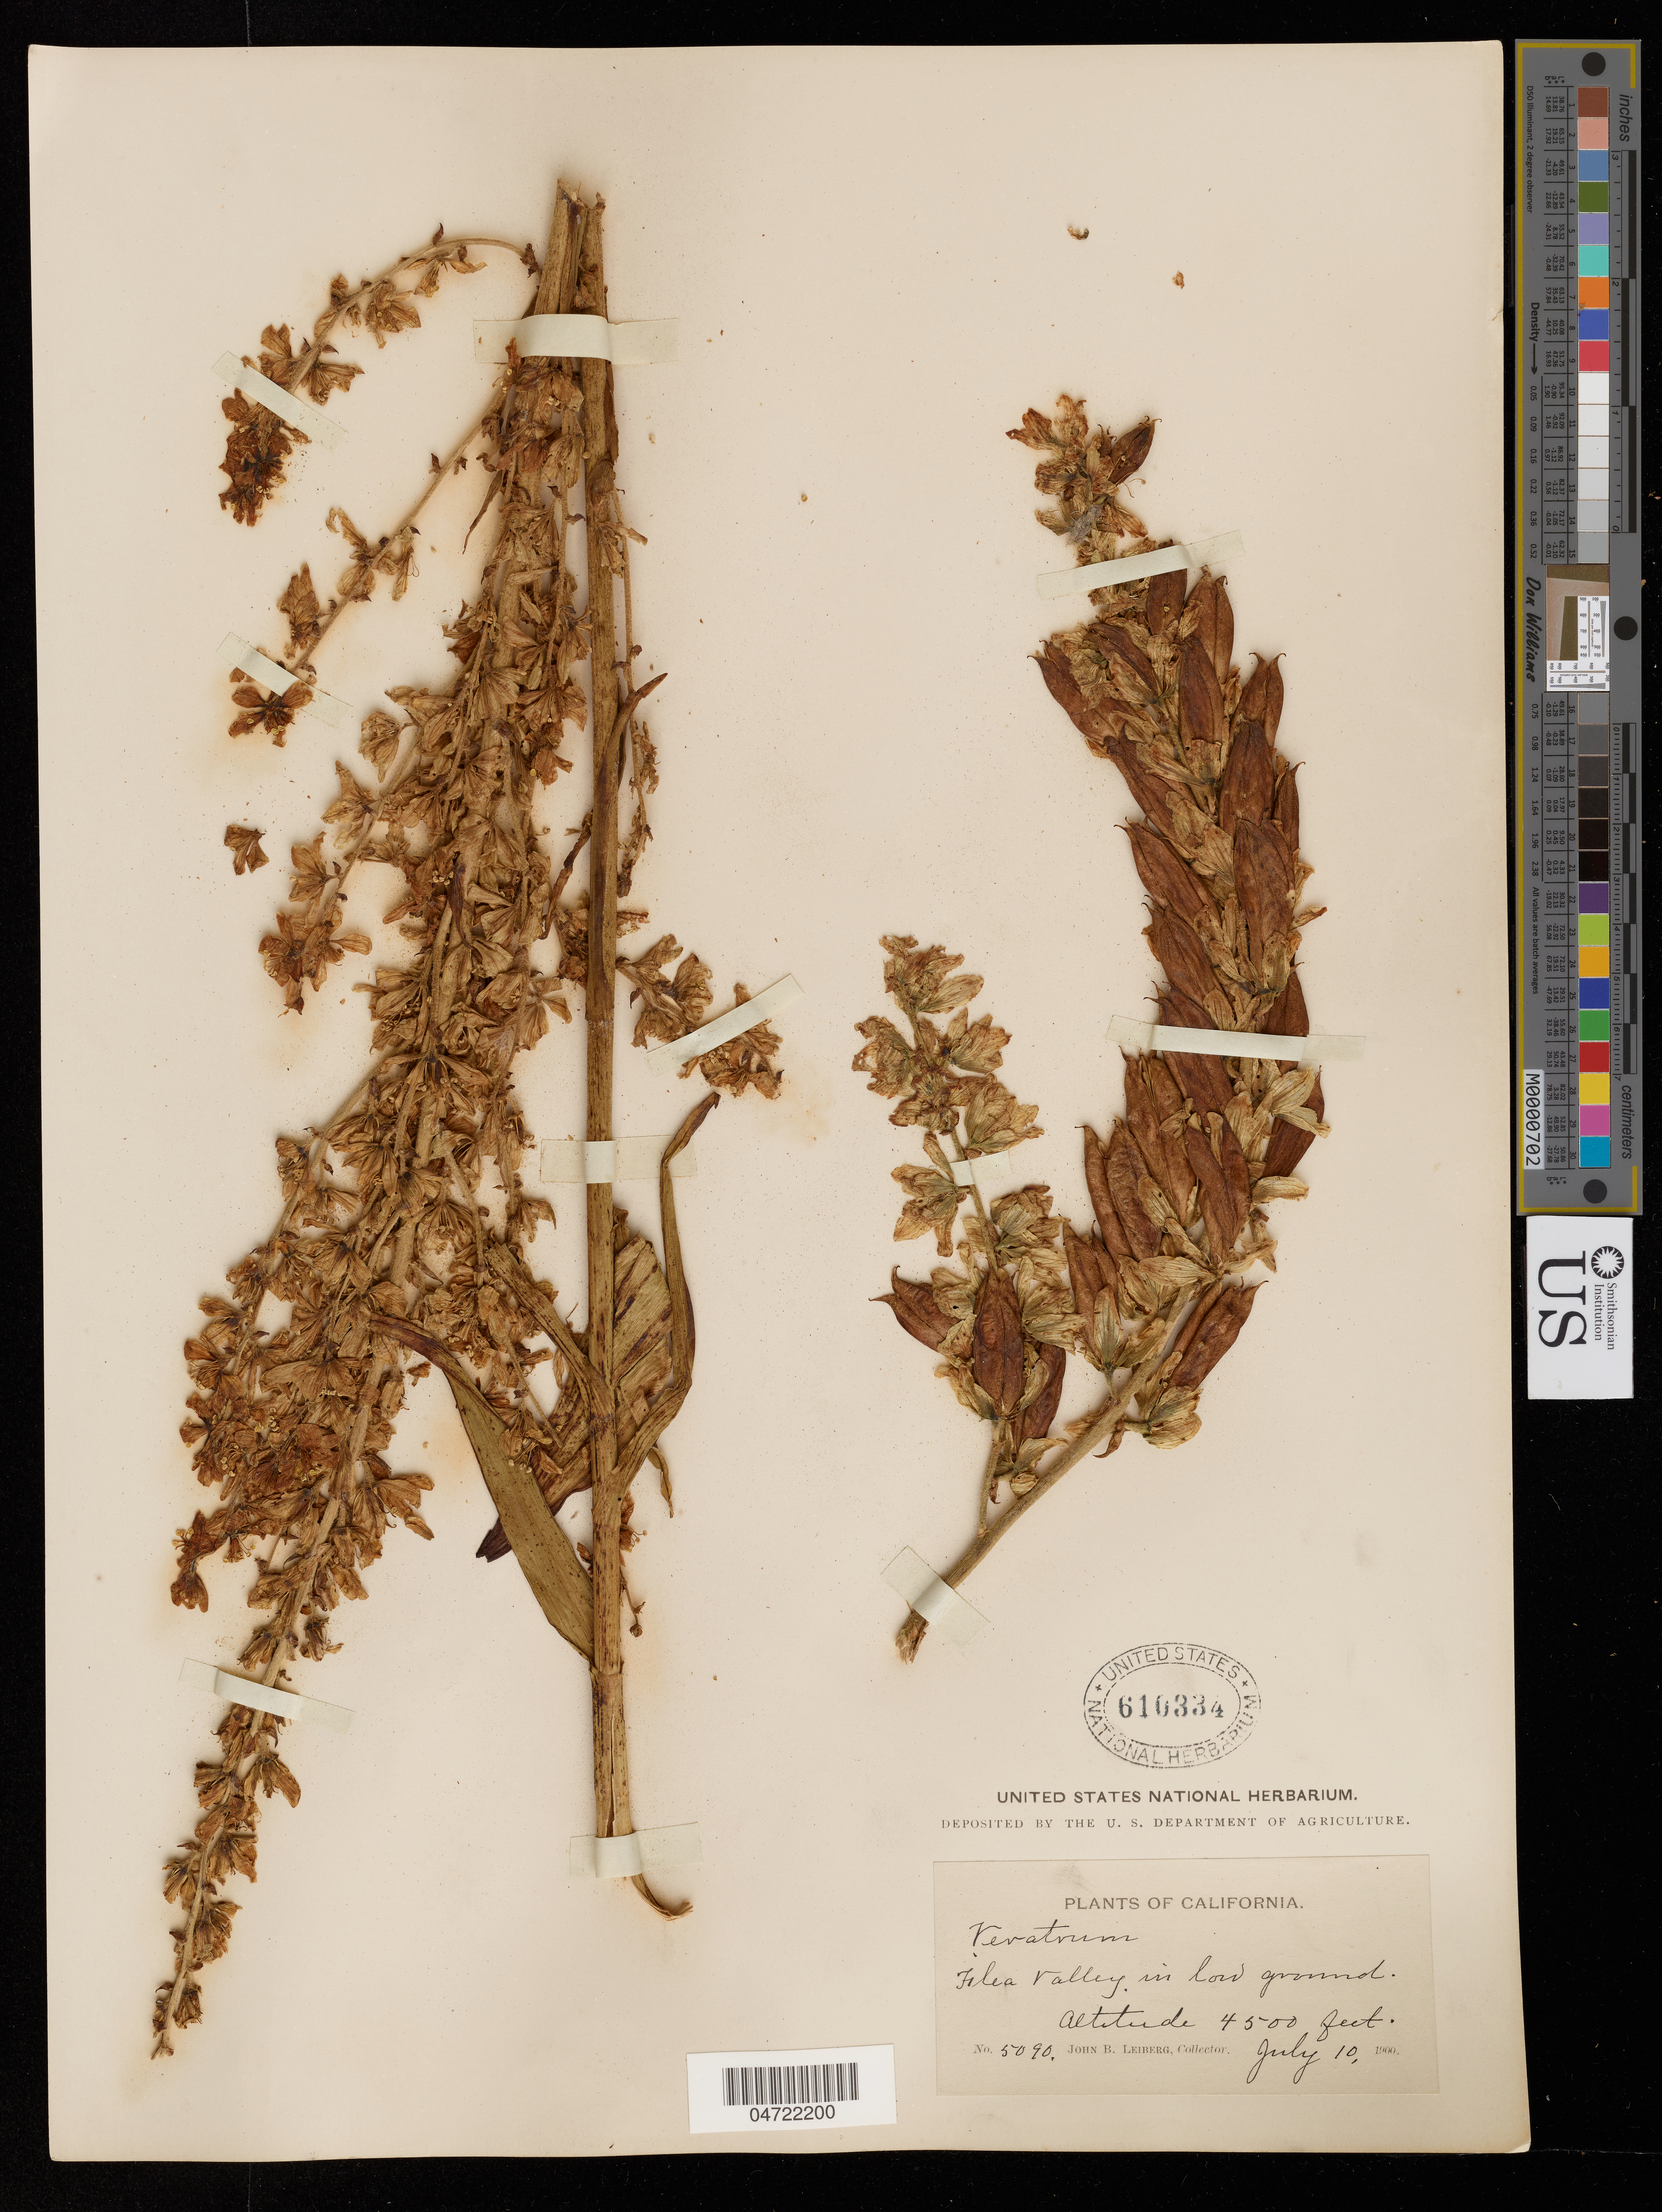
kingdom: Plantae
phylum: Tracheophyta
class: Liliopsida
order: Liliales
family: Melanthiaceae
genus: Veratrum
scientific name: Veratrum sp.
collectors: J. B. Leiberg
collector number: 5090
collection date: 1900-07-10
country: United States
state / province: California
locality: Wet meadow in Flea Valley.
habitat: In low ground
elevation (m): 1372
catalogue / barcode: US 610334